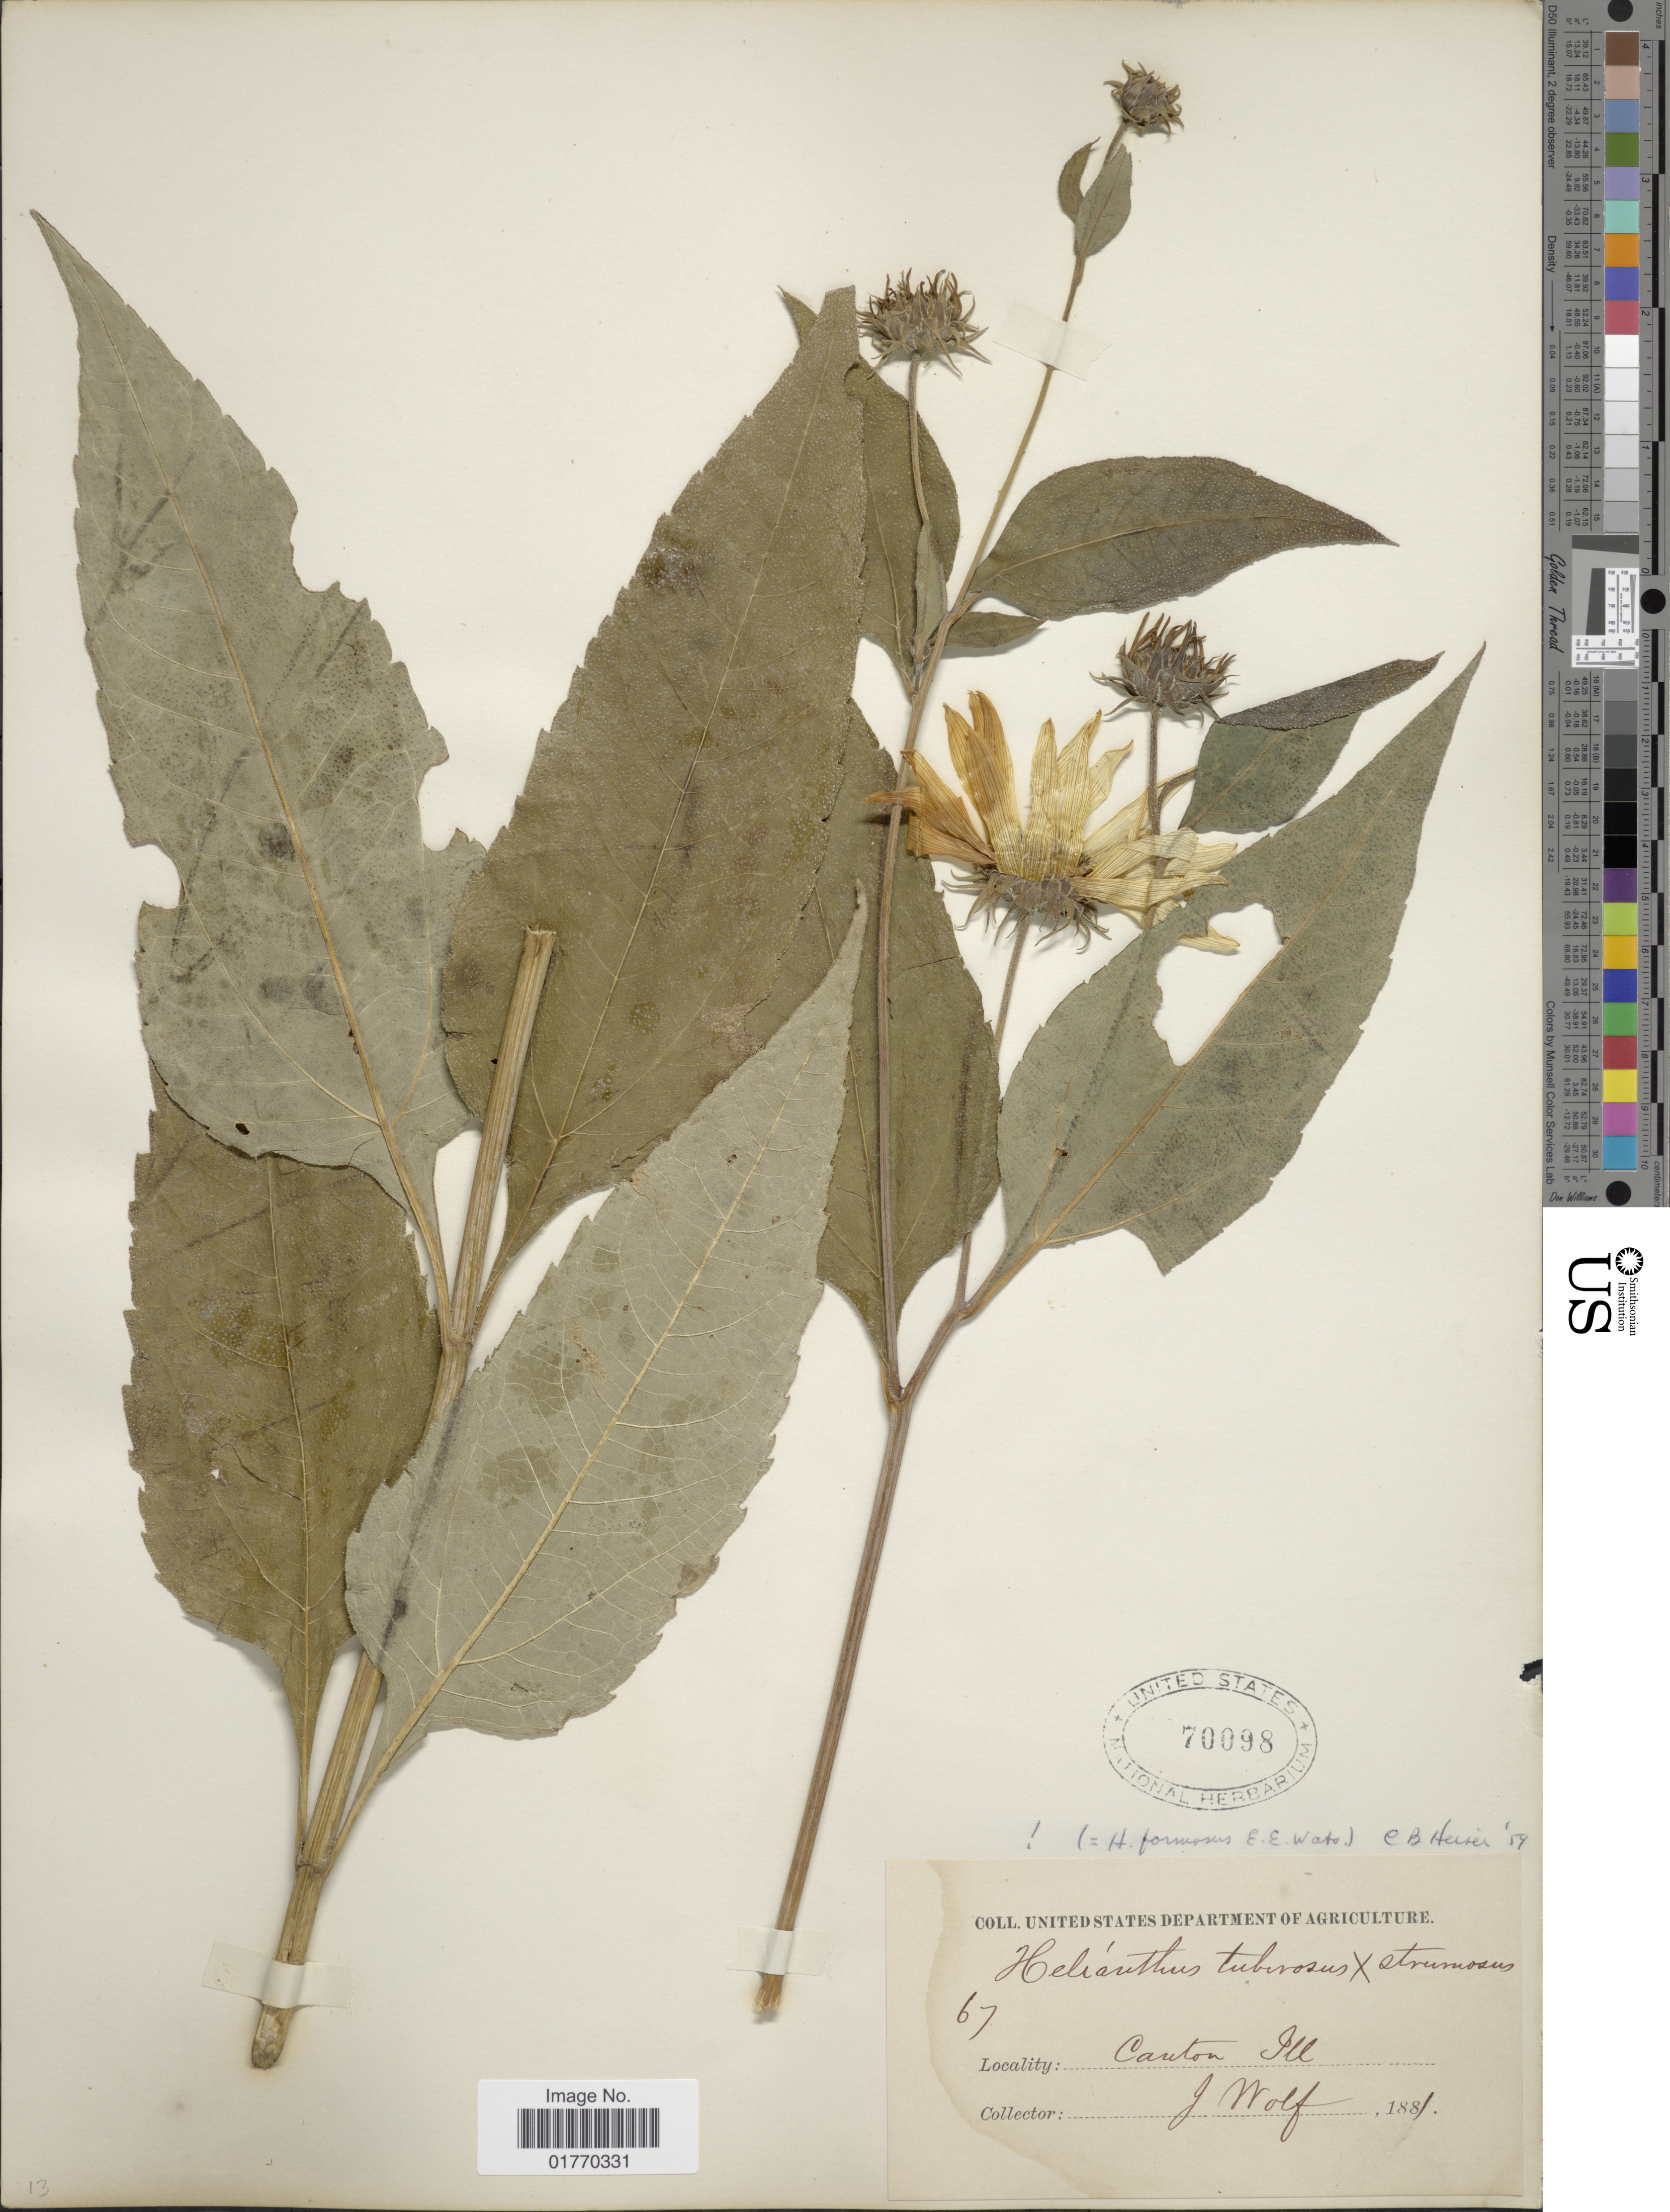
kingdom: Plantae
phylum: Tracheophyta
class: Magnoliopsida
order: Asterales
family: Asteraceae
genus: Helianthus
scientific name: Helianthus formosus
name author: E. Watson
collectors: J. Wolf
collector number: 67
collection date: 1881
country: United States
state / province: Illinois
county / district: Fulton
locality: Canton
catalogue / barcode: US 70098